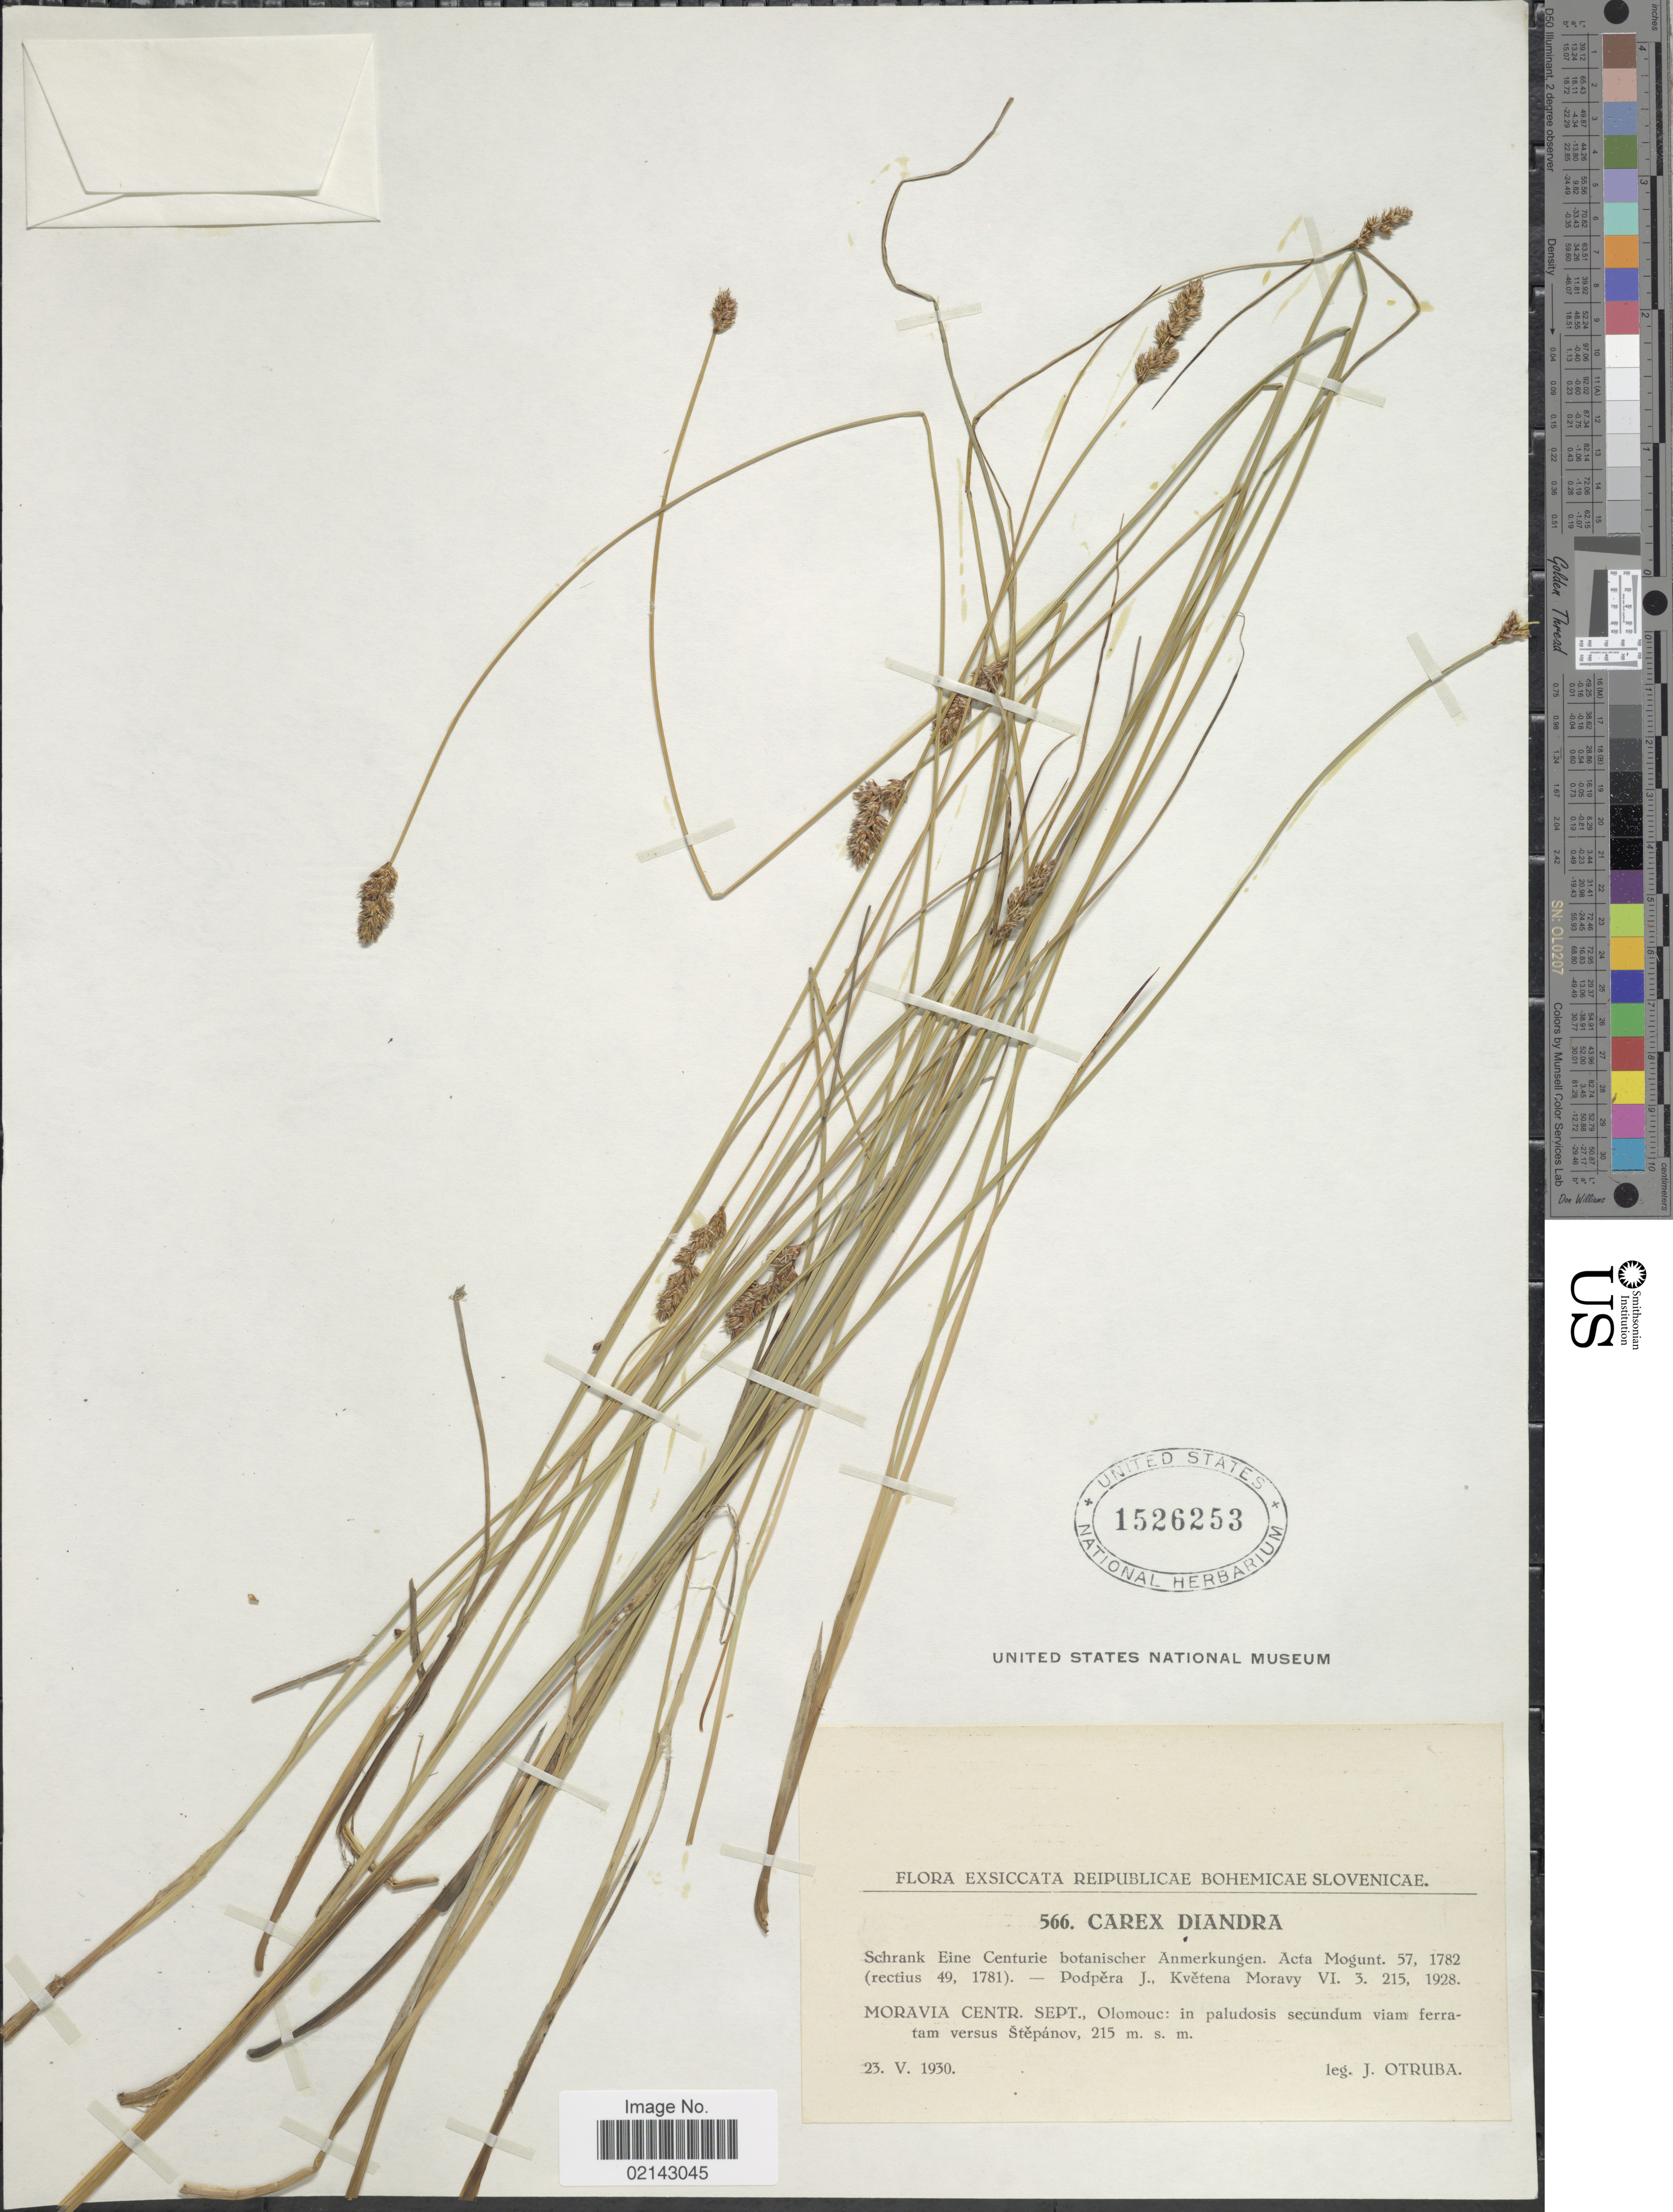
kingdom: Plantae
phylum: Tracheophyta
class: Liliopsida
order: Poales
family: Cyperaceae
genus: Carex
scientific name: Carex diandra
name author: Schrank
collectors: J. Otruba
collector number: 566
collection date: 1930-05-23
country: Czechia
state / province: Olomouc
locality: Reipublicae Bohemicae Slovenicae. Moravia Centr. Sept.: in paludosis secundum viam ferratam versus Stepanov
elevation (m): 215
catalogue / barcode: US 1526253